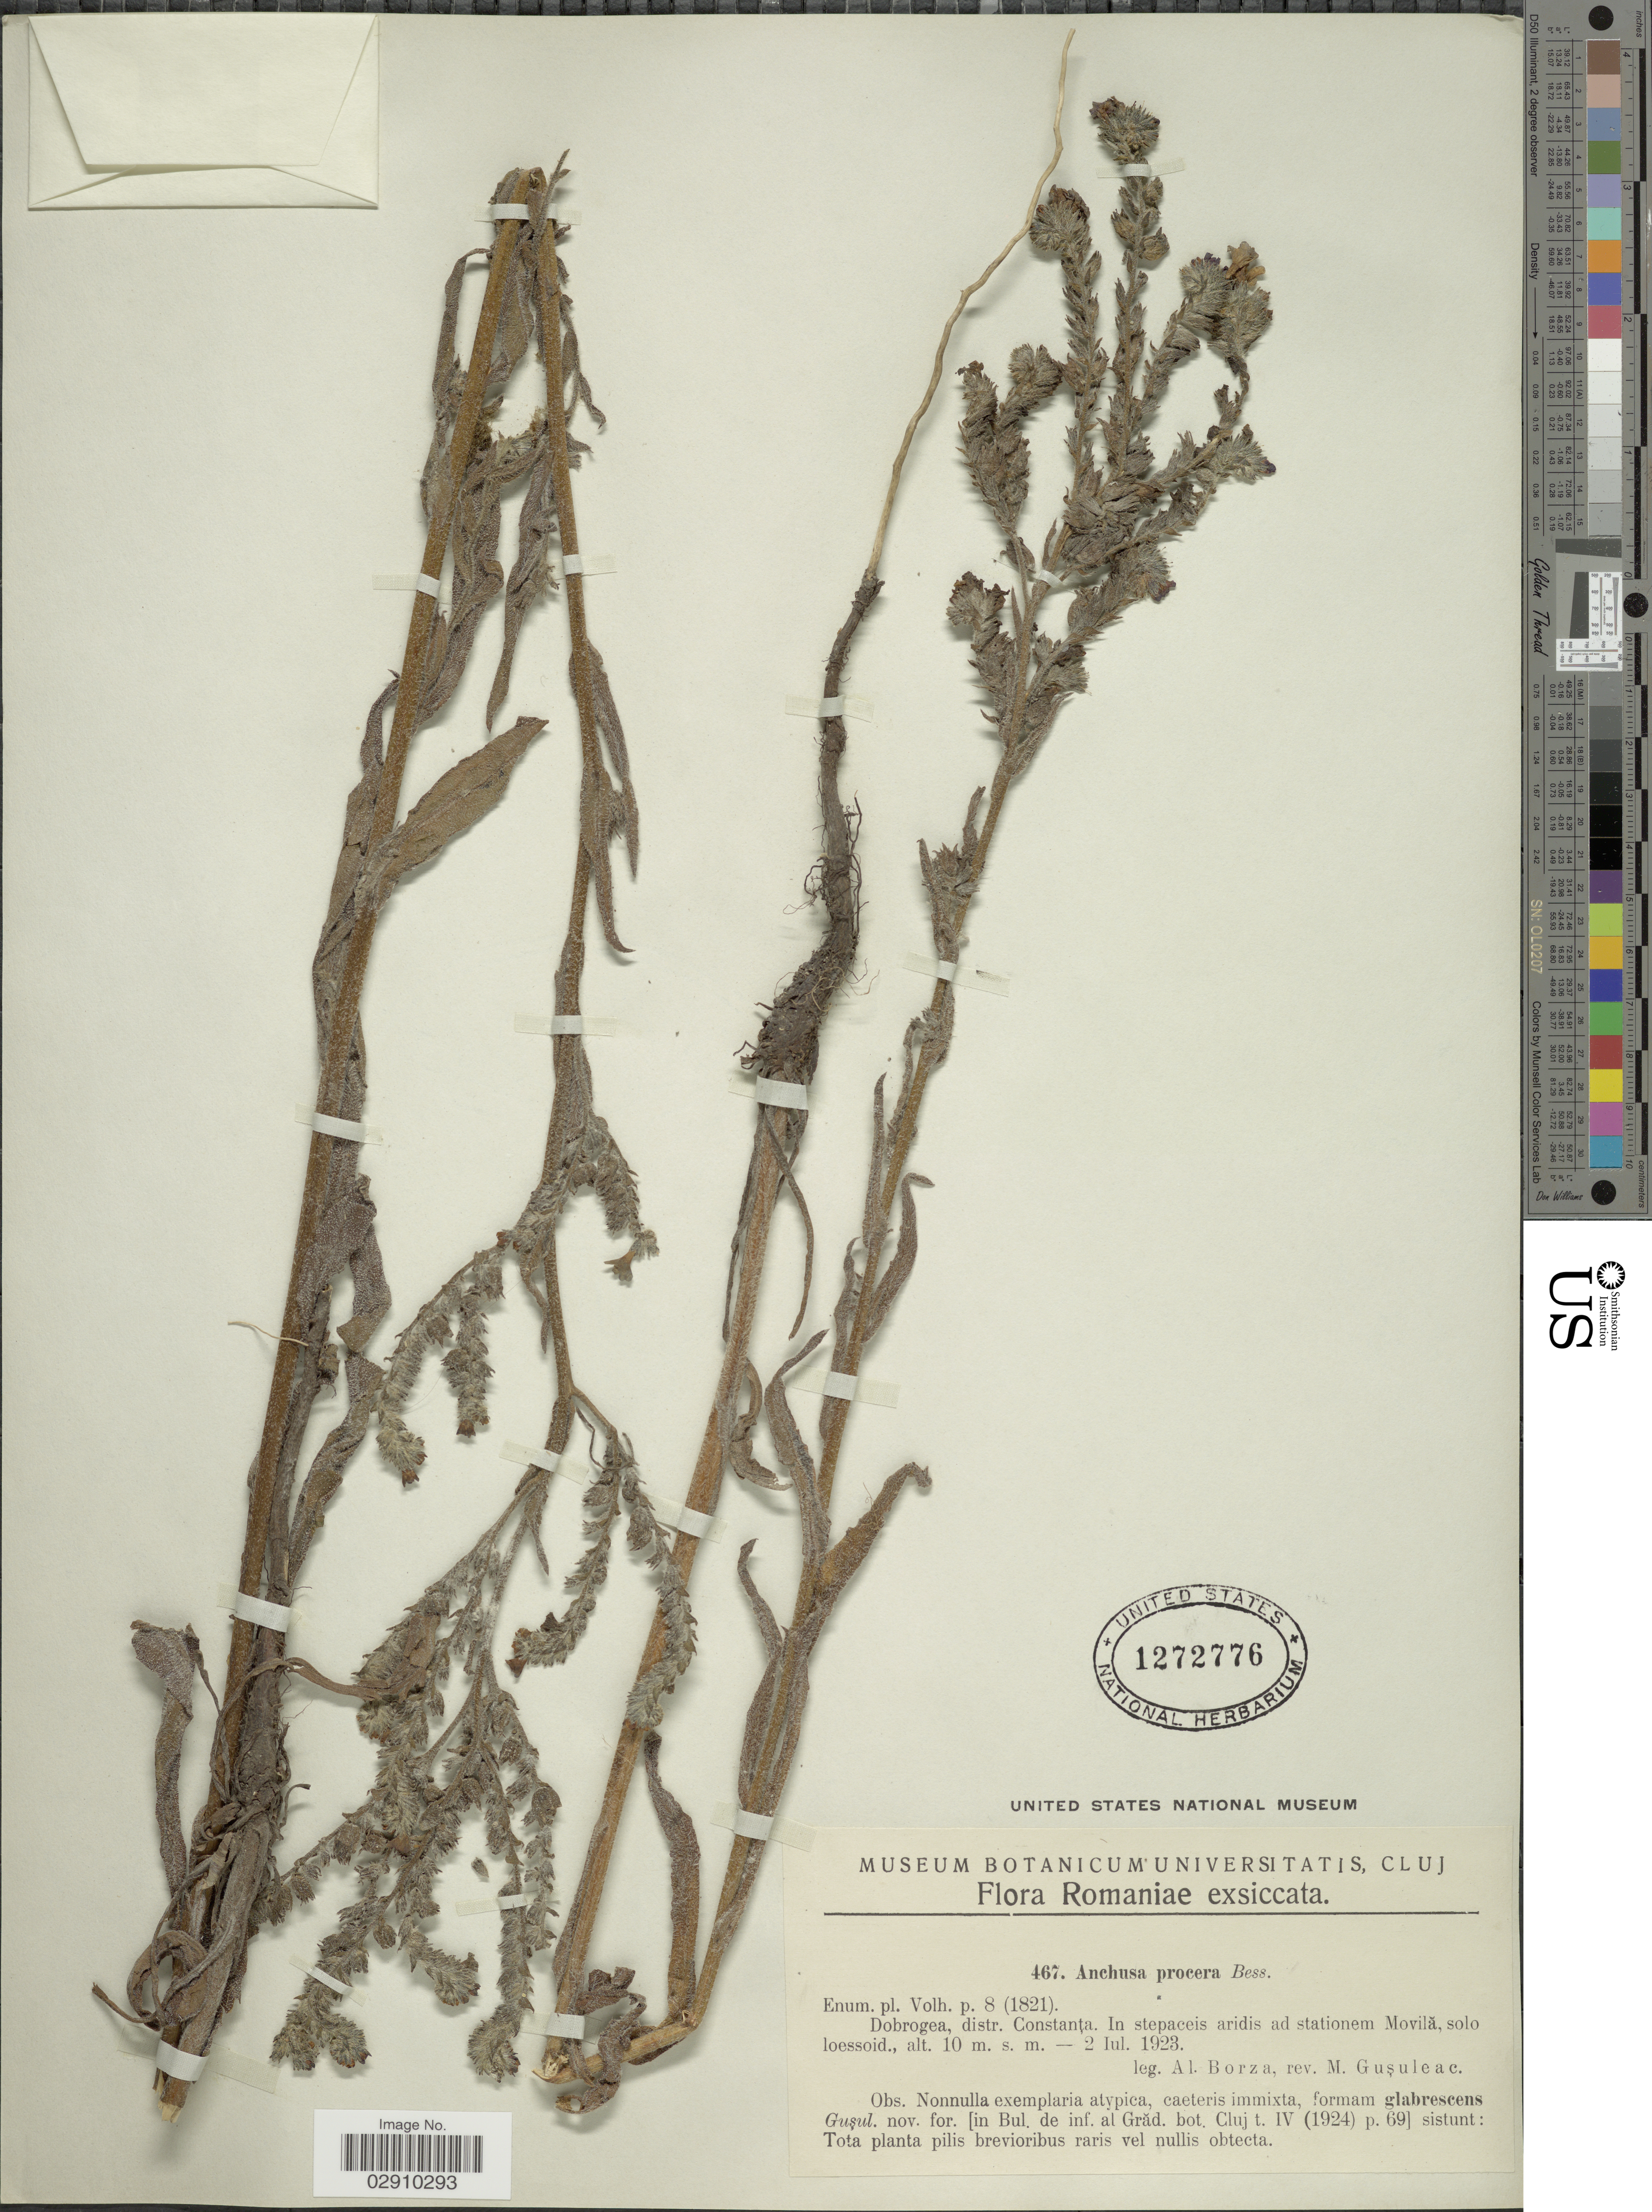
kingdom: Plantae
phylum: Tracheophyta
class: Magnoliopsida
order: Boraginales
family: Boraginaceae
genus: Anchusa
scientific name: Anchusa procera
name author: Besser ex Link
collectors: A. Borza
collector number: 467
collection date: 1923-07-02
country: Romania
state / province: Constanta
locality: Dobrogea, distr. Constanta. In stepaceis aridis ad stationem Movila, solo loessoid.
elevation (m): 10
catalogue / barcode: US 1272776